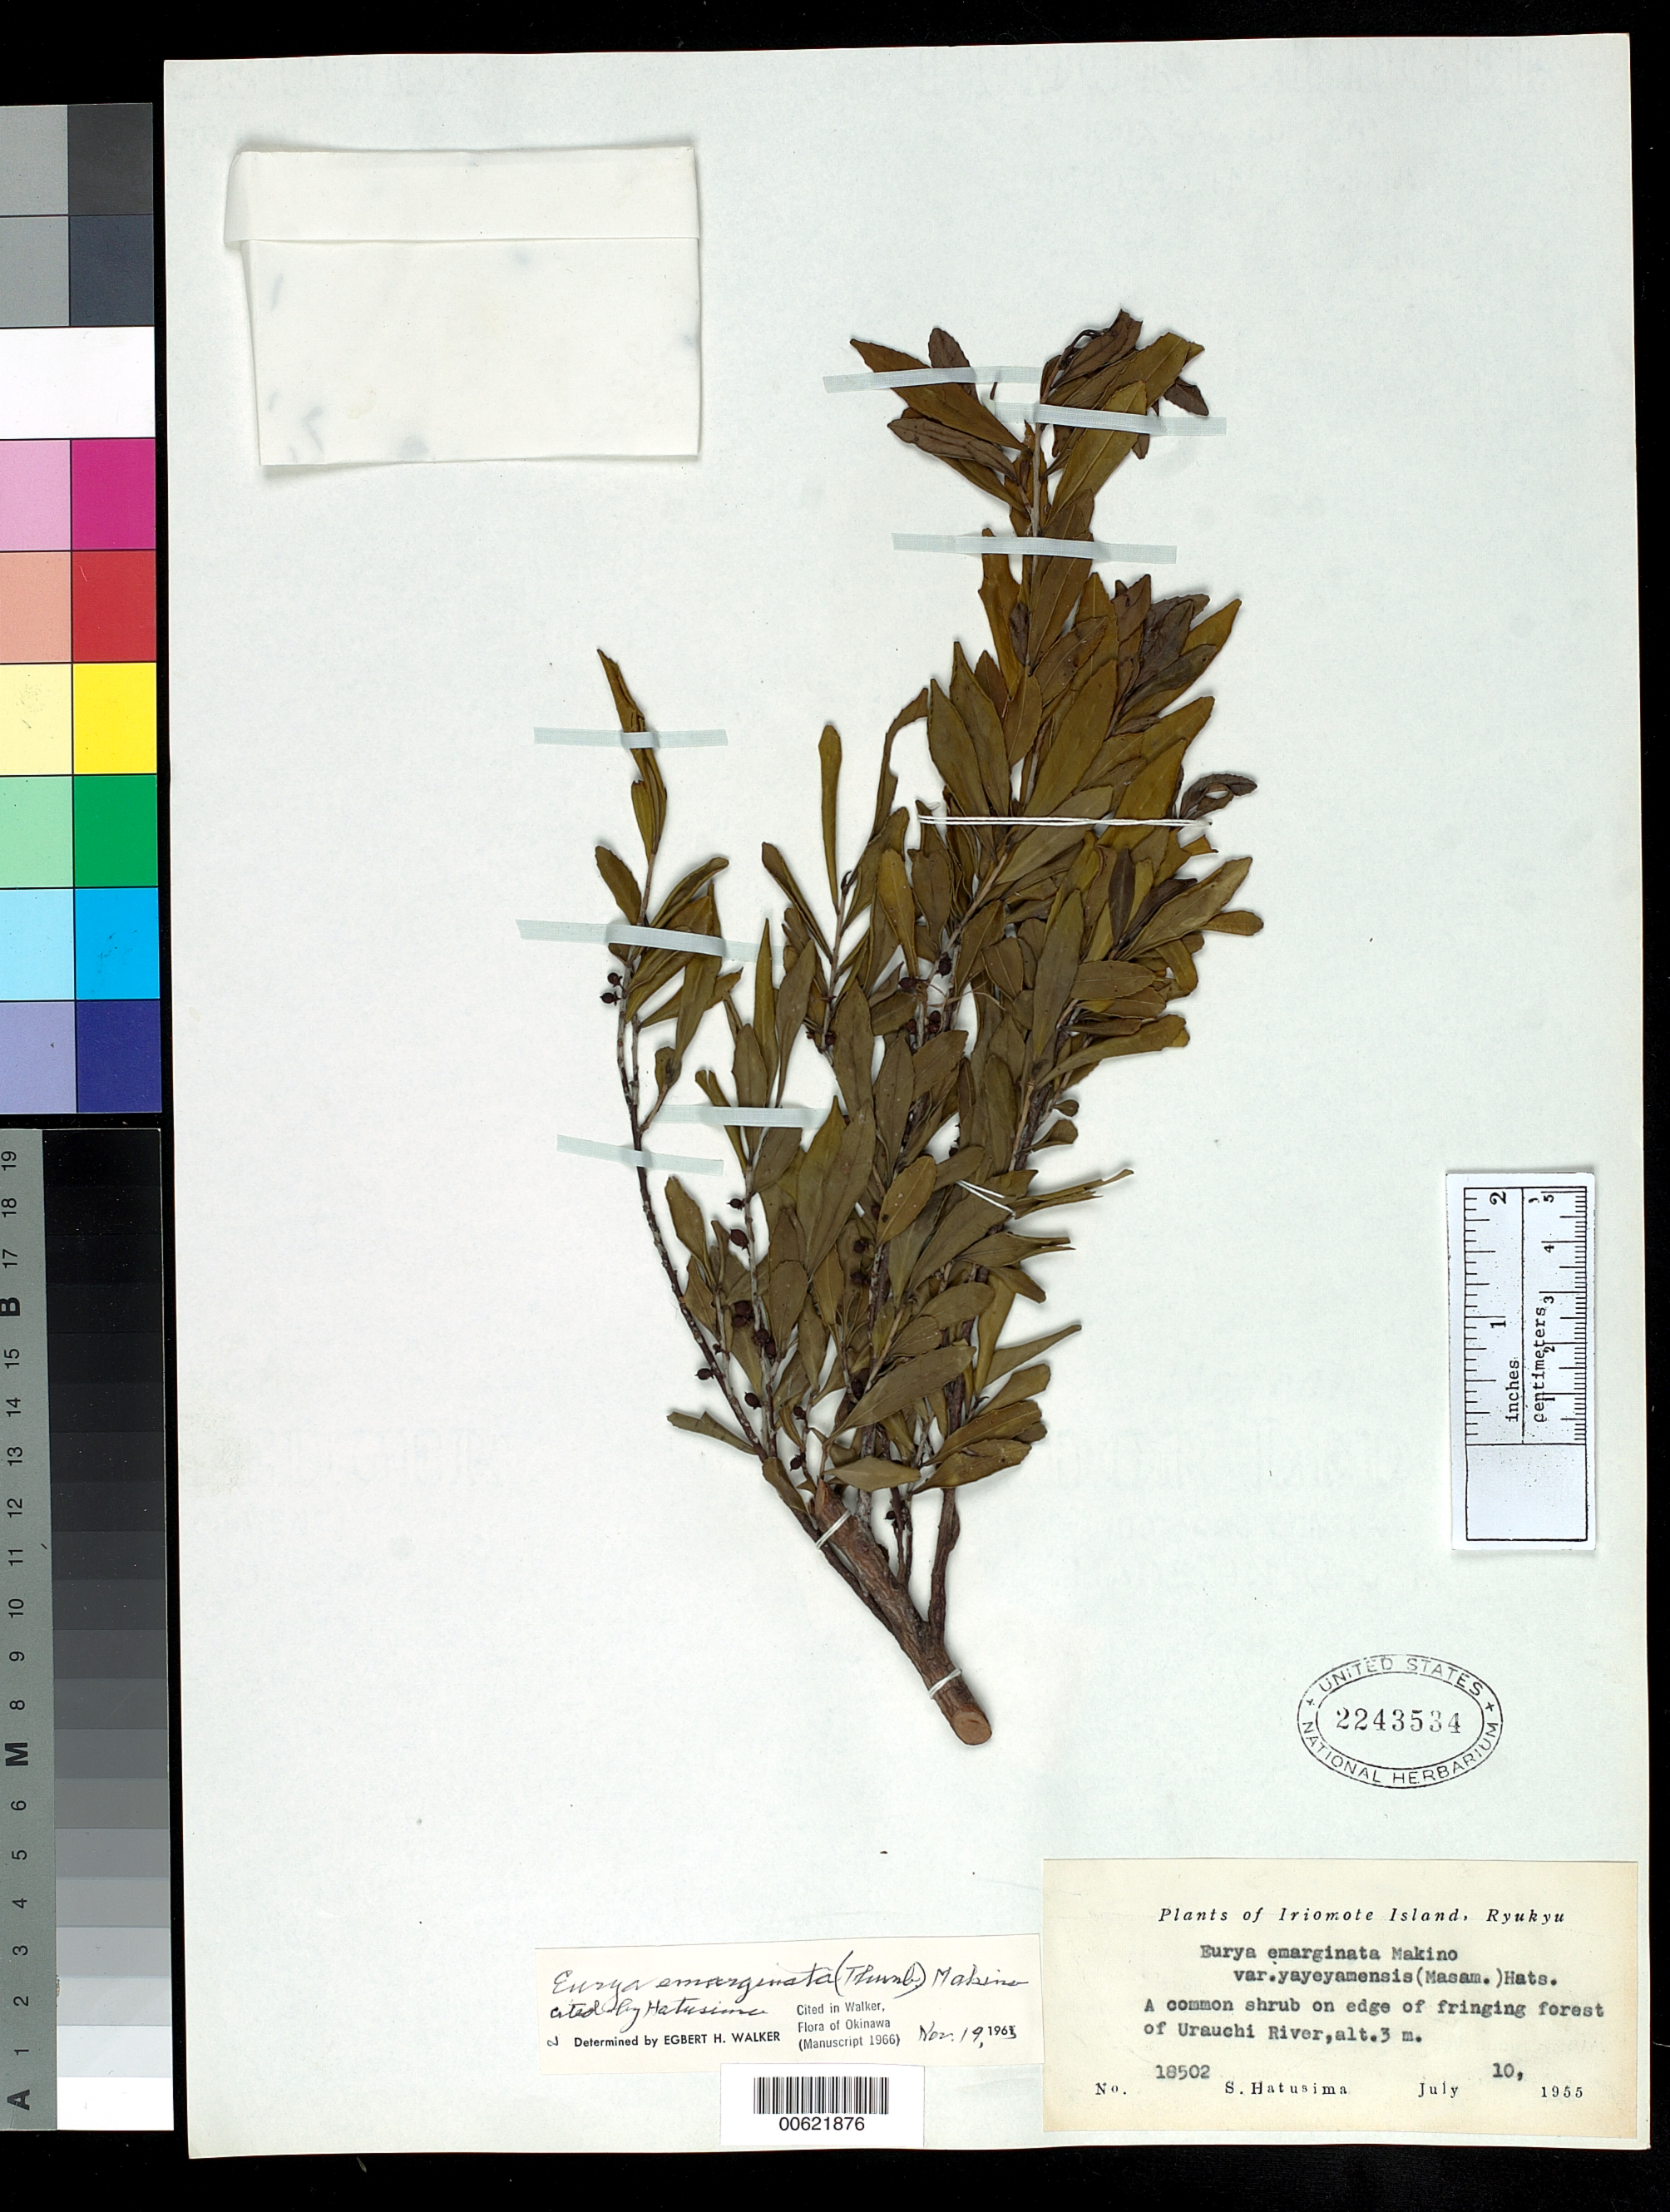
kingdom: Plantae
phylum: Tracheophyta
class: Magnoliopsida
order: Ericales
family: Pentaphylacaceae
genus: Eurya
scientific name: Eurya emarginata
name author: (Thunb.) Makino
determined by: Walker, E. H.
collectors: S. Hatusima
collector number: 18502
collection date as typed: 10 Jul 1955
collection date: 1955-07-10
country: Japan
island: Iriomote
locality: Urauchi River.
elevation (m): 3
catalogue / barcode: US 2243534